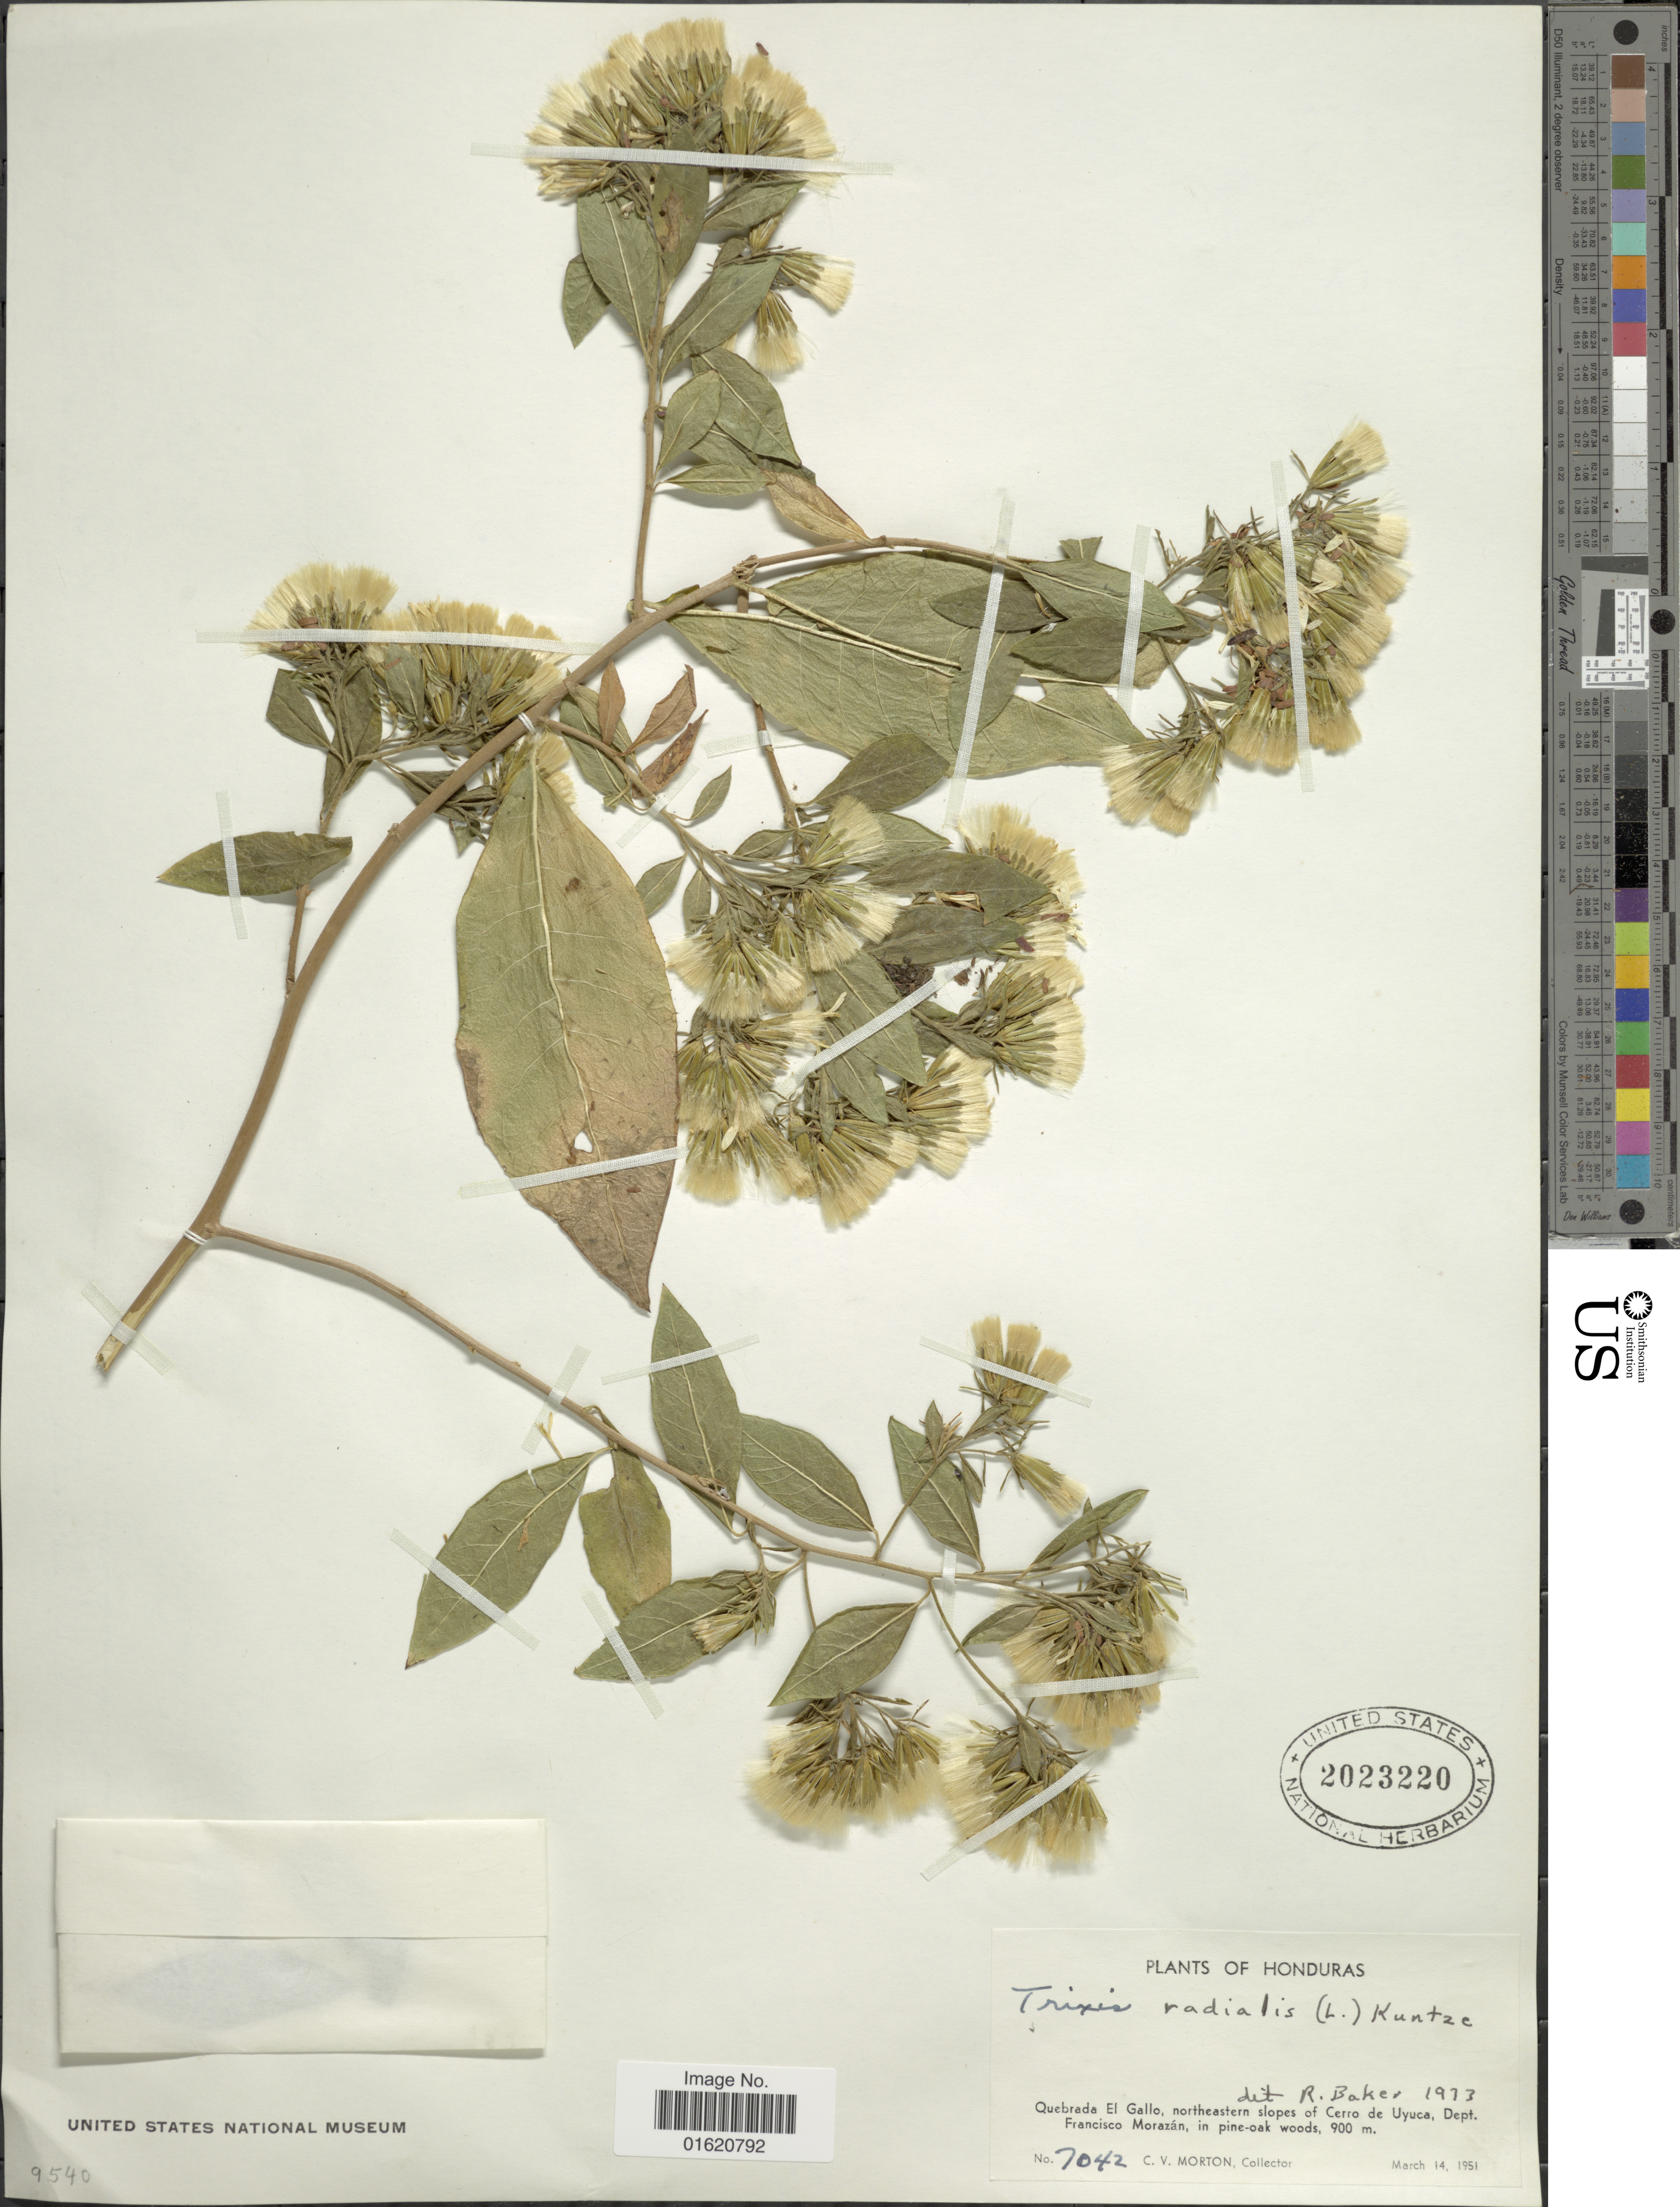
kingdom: Plantae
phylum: Tracheophyta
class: Magnoliopsida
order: Asterales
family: Asteraceae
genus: Trixis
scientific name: Trixis radialis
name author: (L.) Kuntze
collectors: C. V. Morton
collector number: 7042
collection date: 1951-03-14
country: Honduras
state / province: Fco. Morazán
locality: Quebra, El gallo, northeastern slopes of Cerro de uyucam in pine-oak woods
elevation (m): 900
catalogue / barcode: US 202320